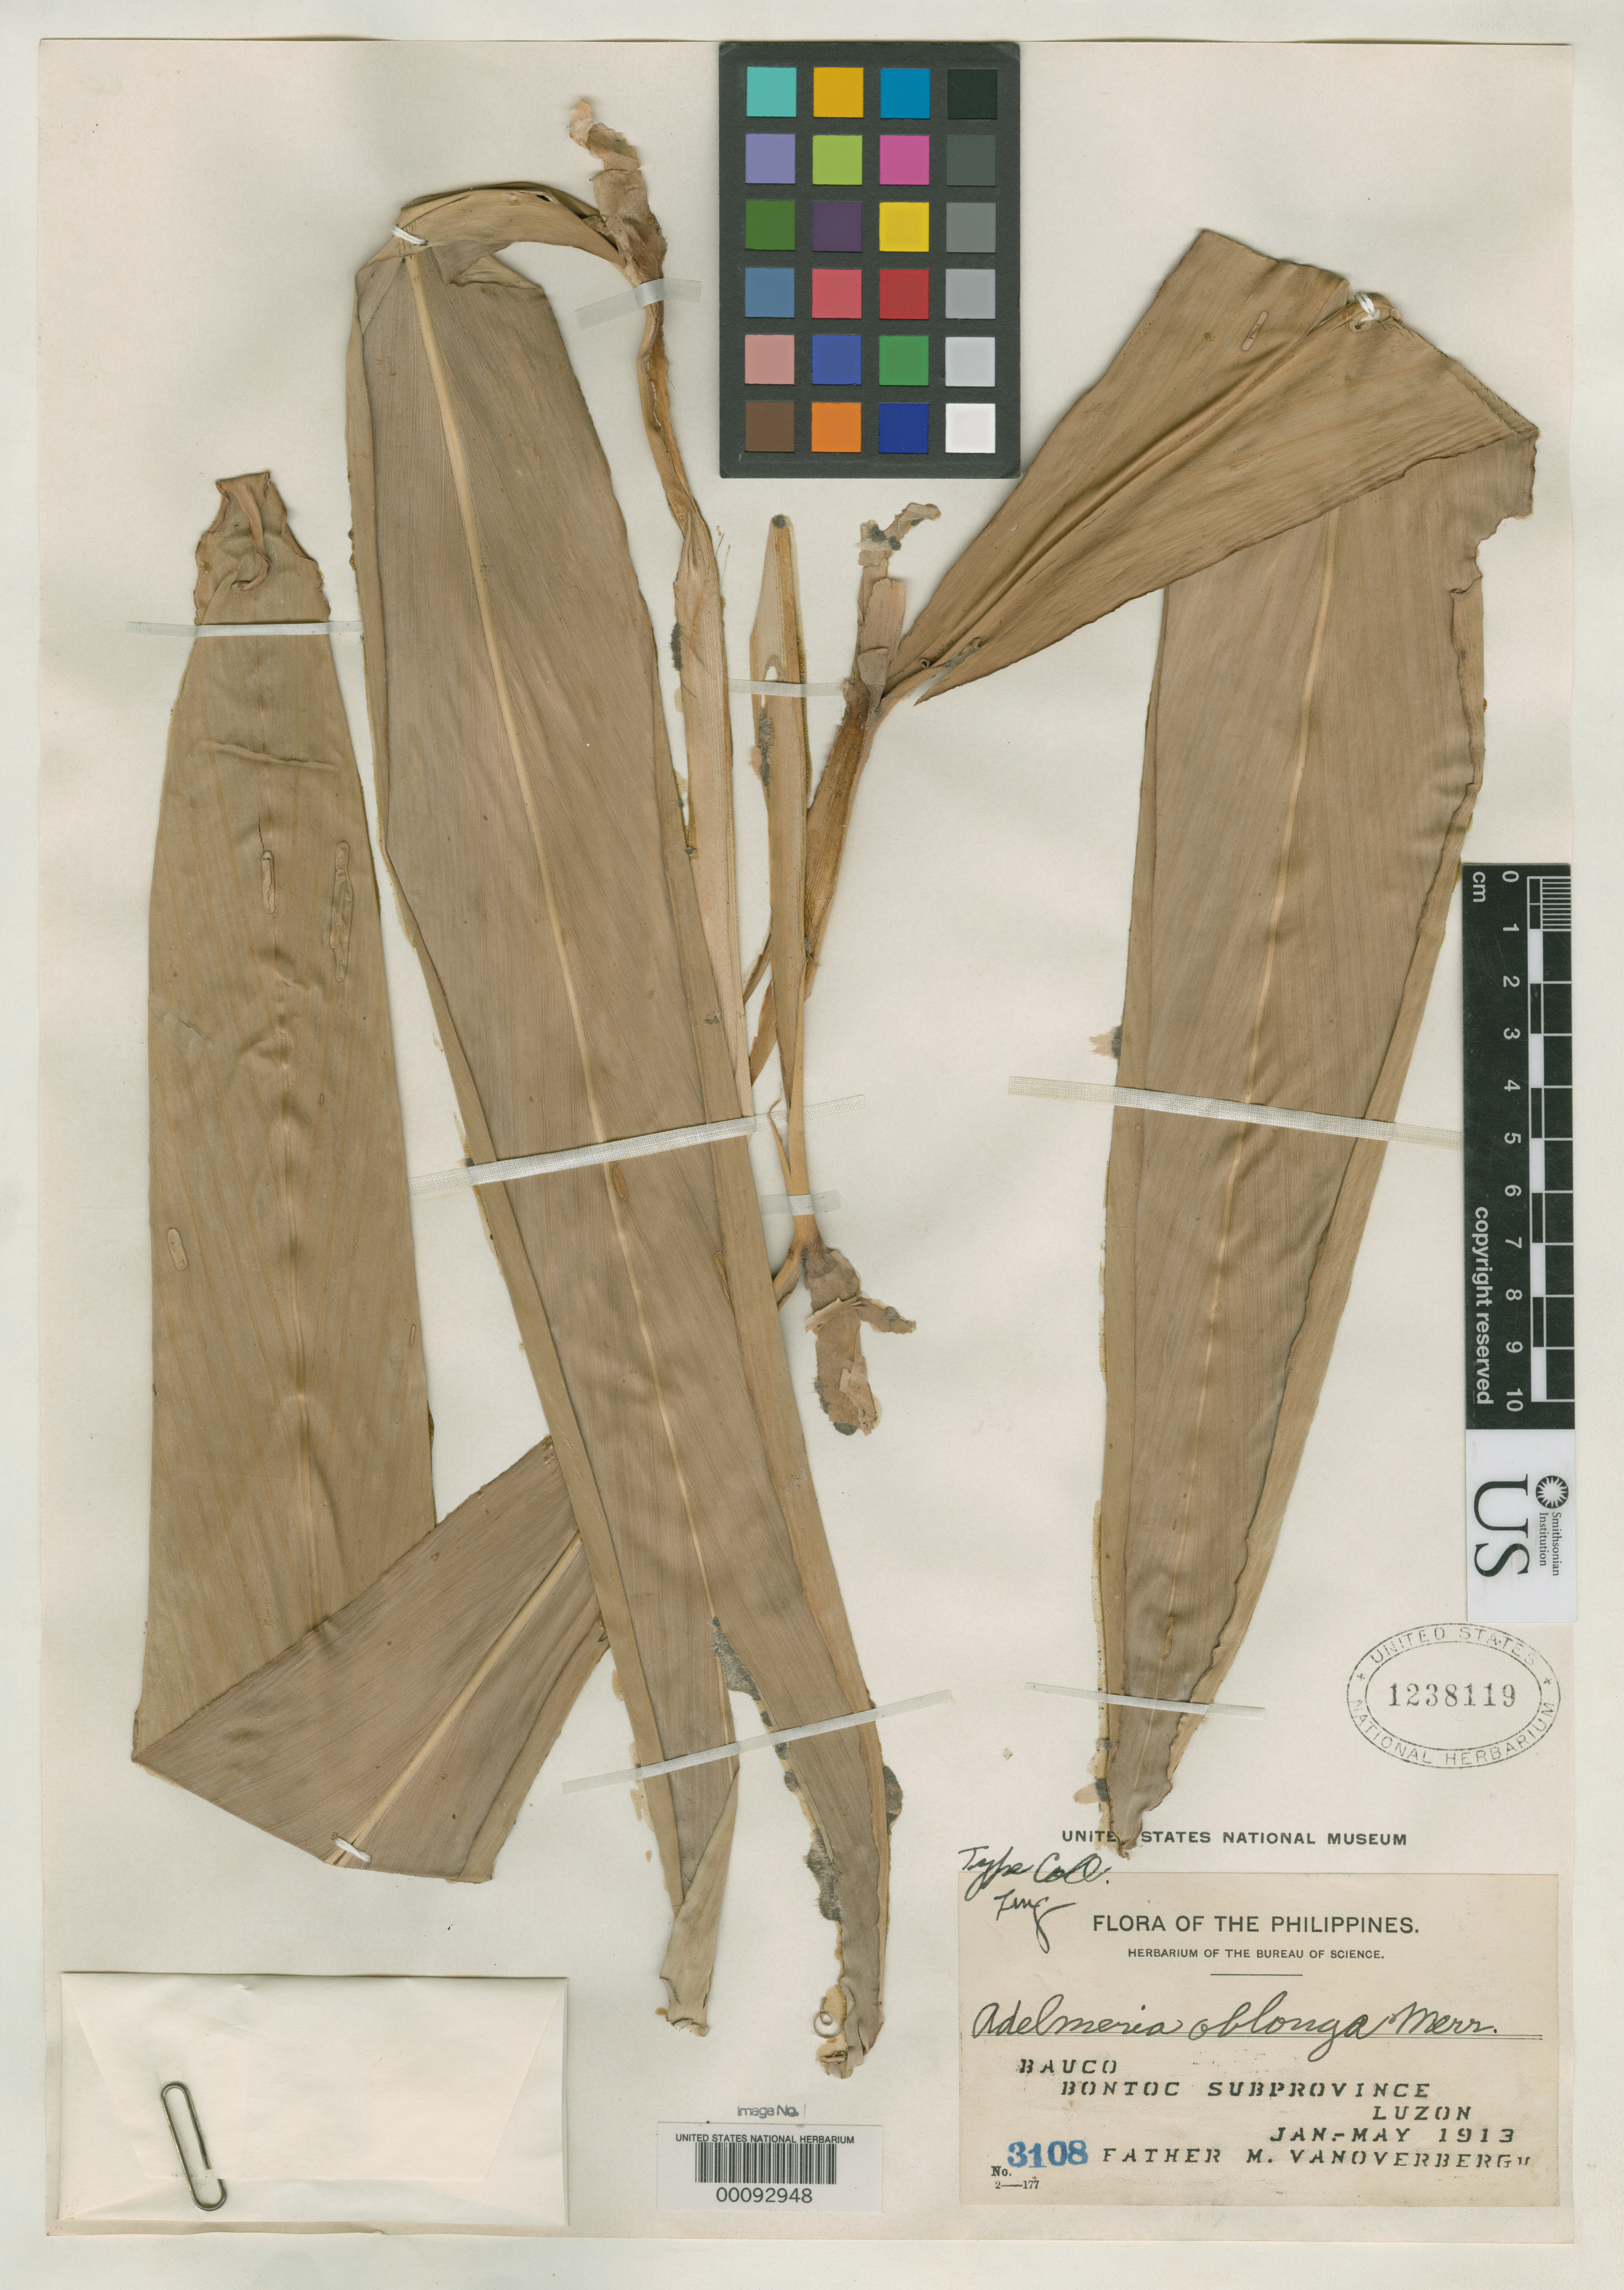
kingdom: Plantae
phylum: Tracheophyta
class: Liliopsida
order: Zingiberales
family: Zingiberaceae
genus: Adelmeria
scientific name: Adelmeria oblonga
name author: Merr.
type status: Isotype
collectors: M. Vanoverbergh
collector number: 3108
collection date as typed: Apr 1913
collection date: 1913-04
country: Philippines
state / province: Cordillera (Administrative Region)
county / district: Mountain province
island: Luzon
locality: Bauco. Bontoc Sur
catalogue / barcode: US 1238119